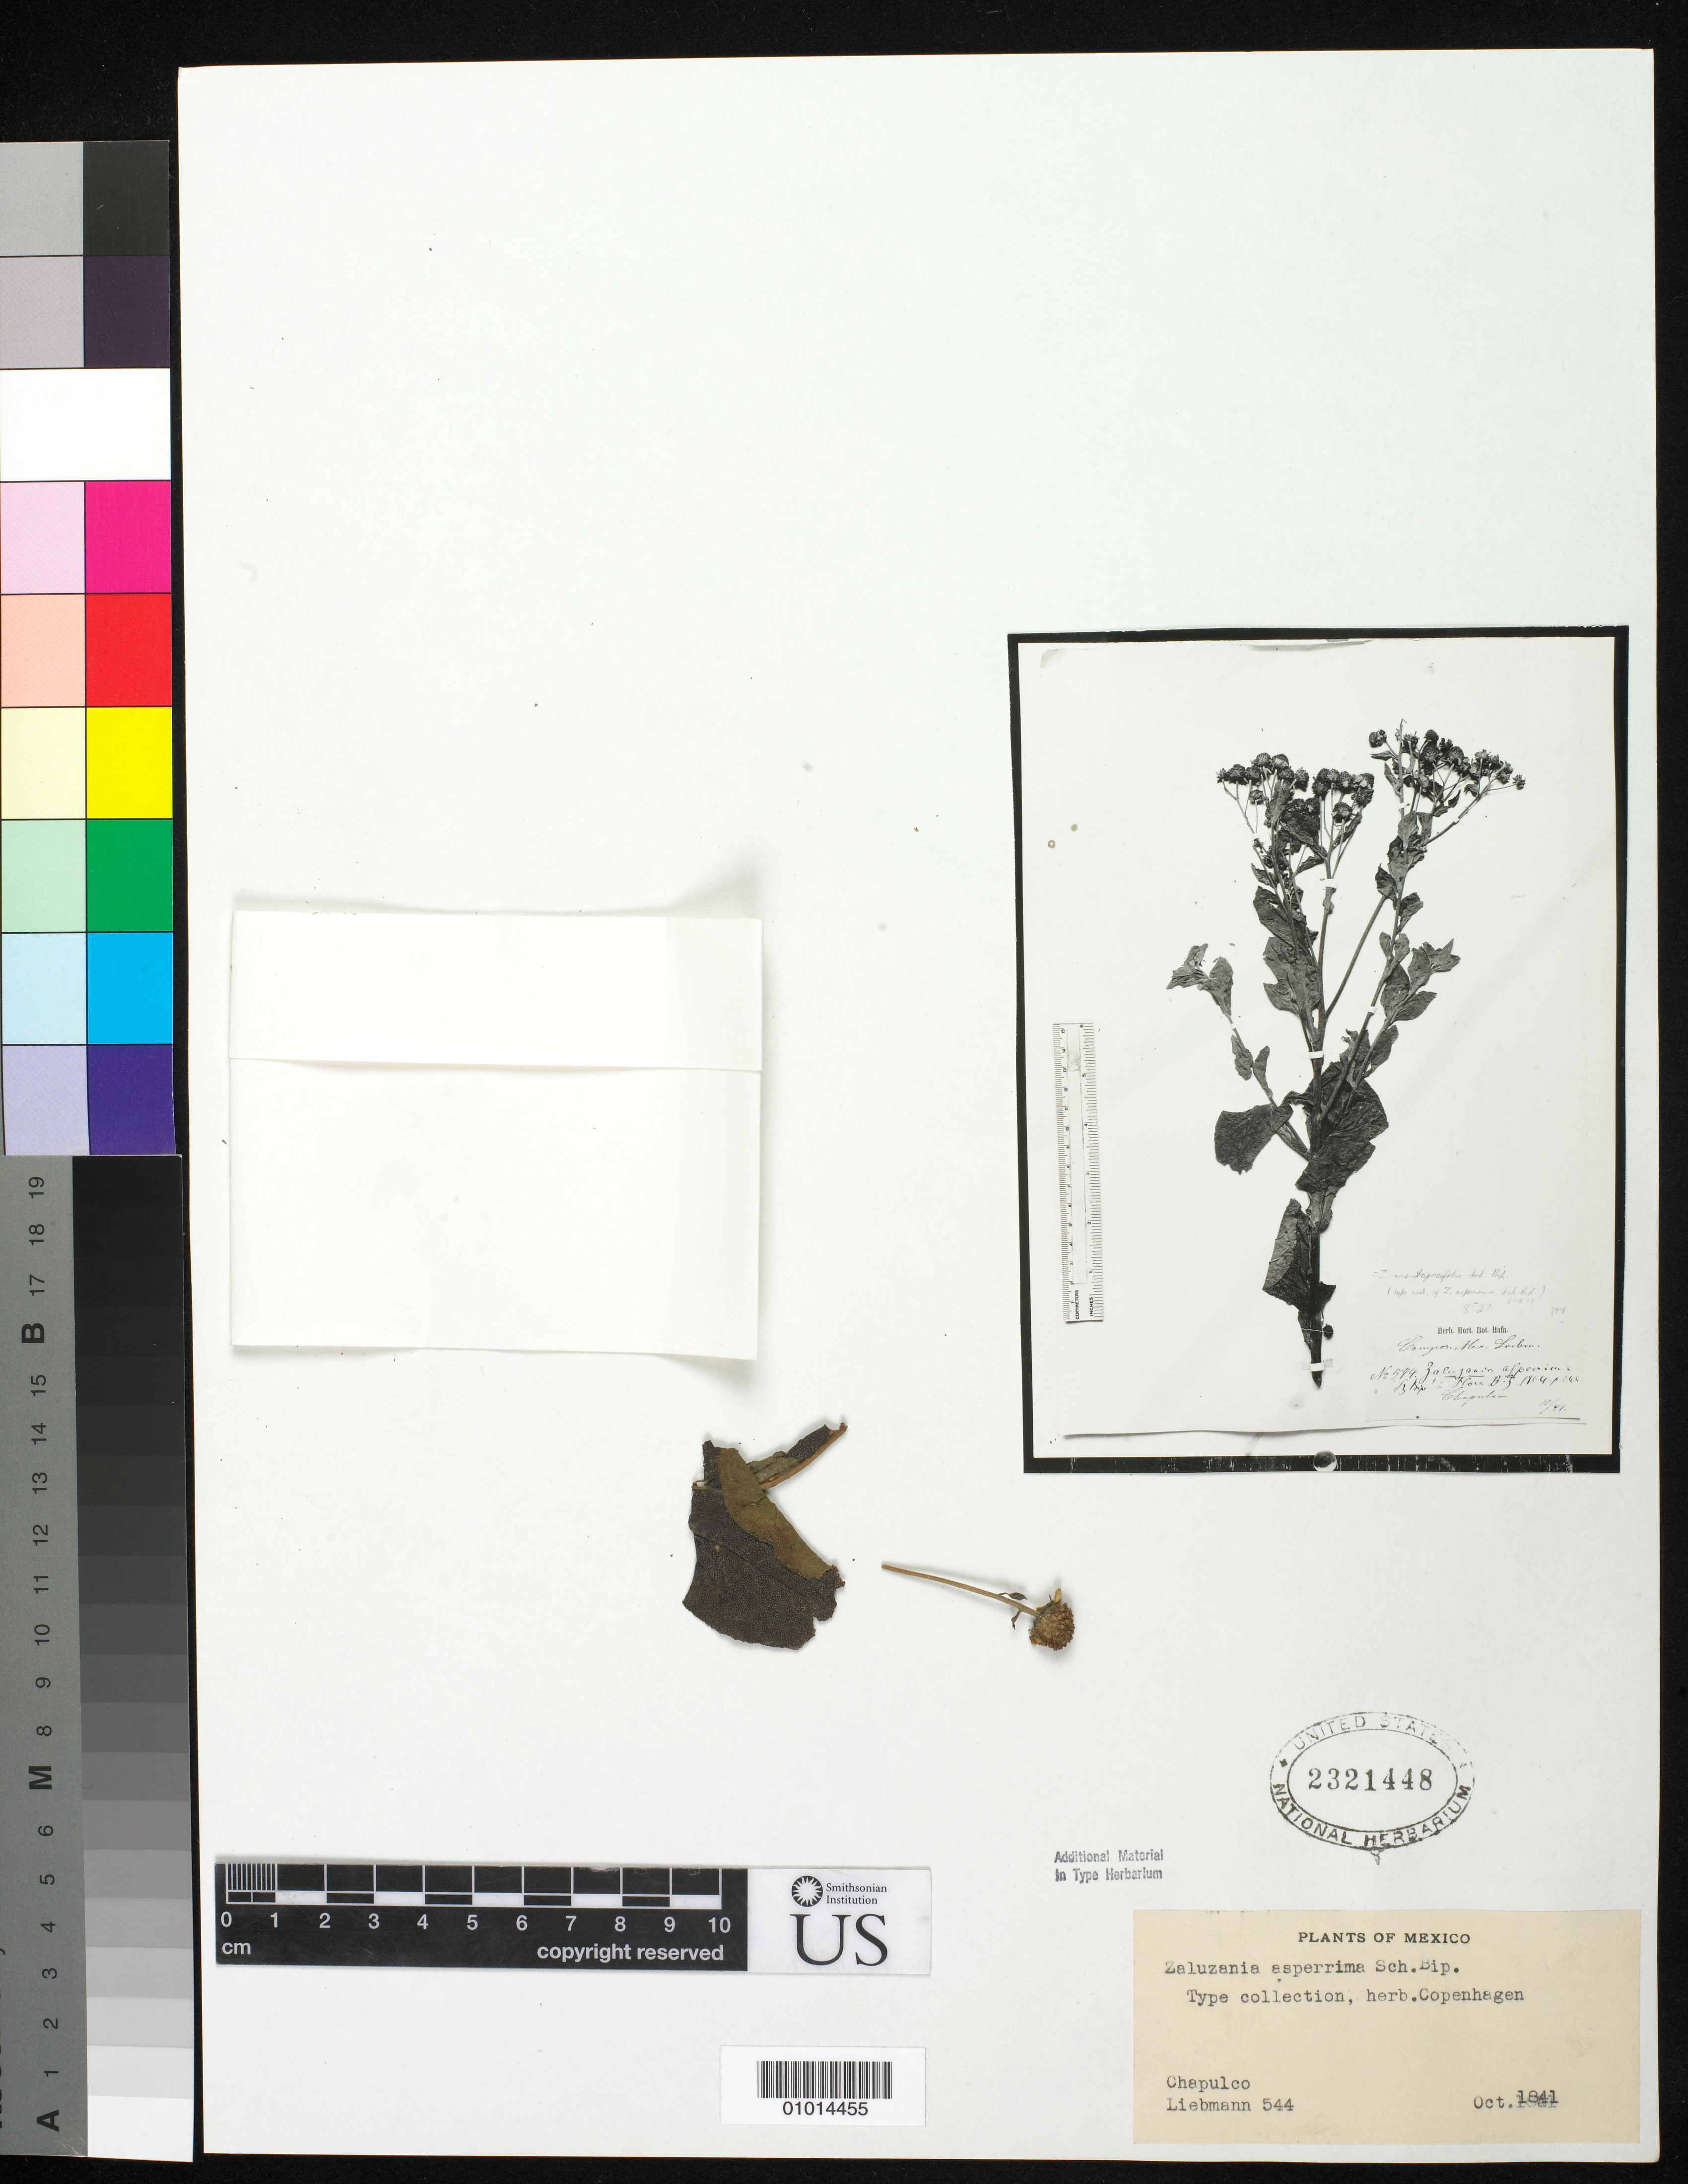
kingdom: Plantae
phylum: Tracheophyta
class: Magnoliopsida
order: Asterales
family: Asteraceae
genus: Zaluzania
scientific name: Zaluzania asperrima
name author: Sch. Bip.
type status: Type Collection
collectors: F. M. Liebmann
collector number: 544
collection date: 1841-10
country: Mexico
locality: Chapulco.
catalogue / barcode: US 2321448